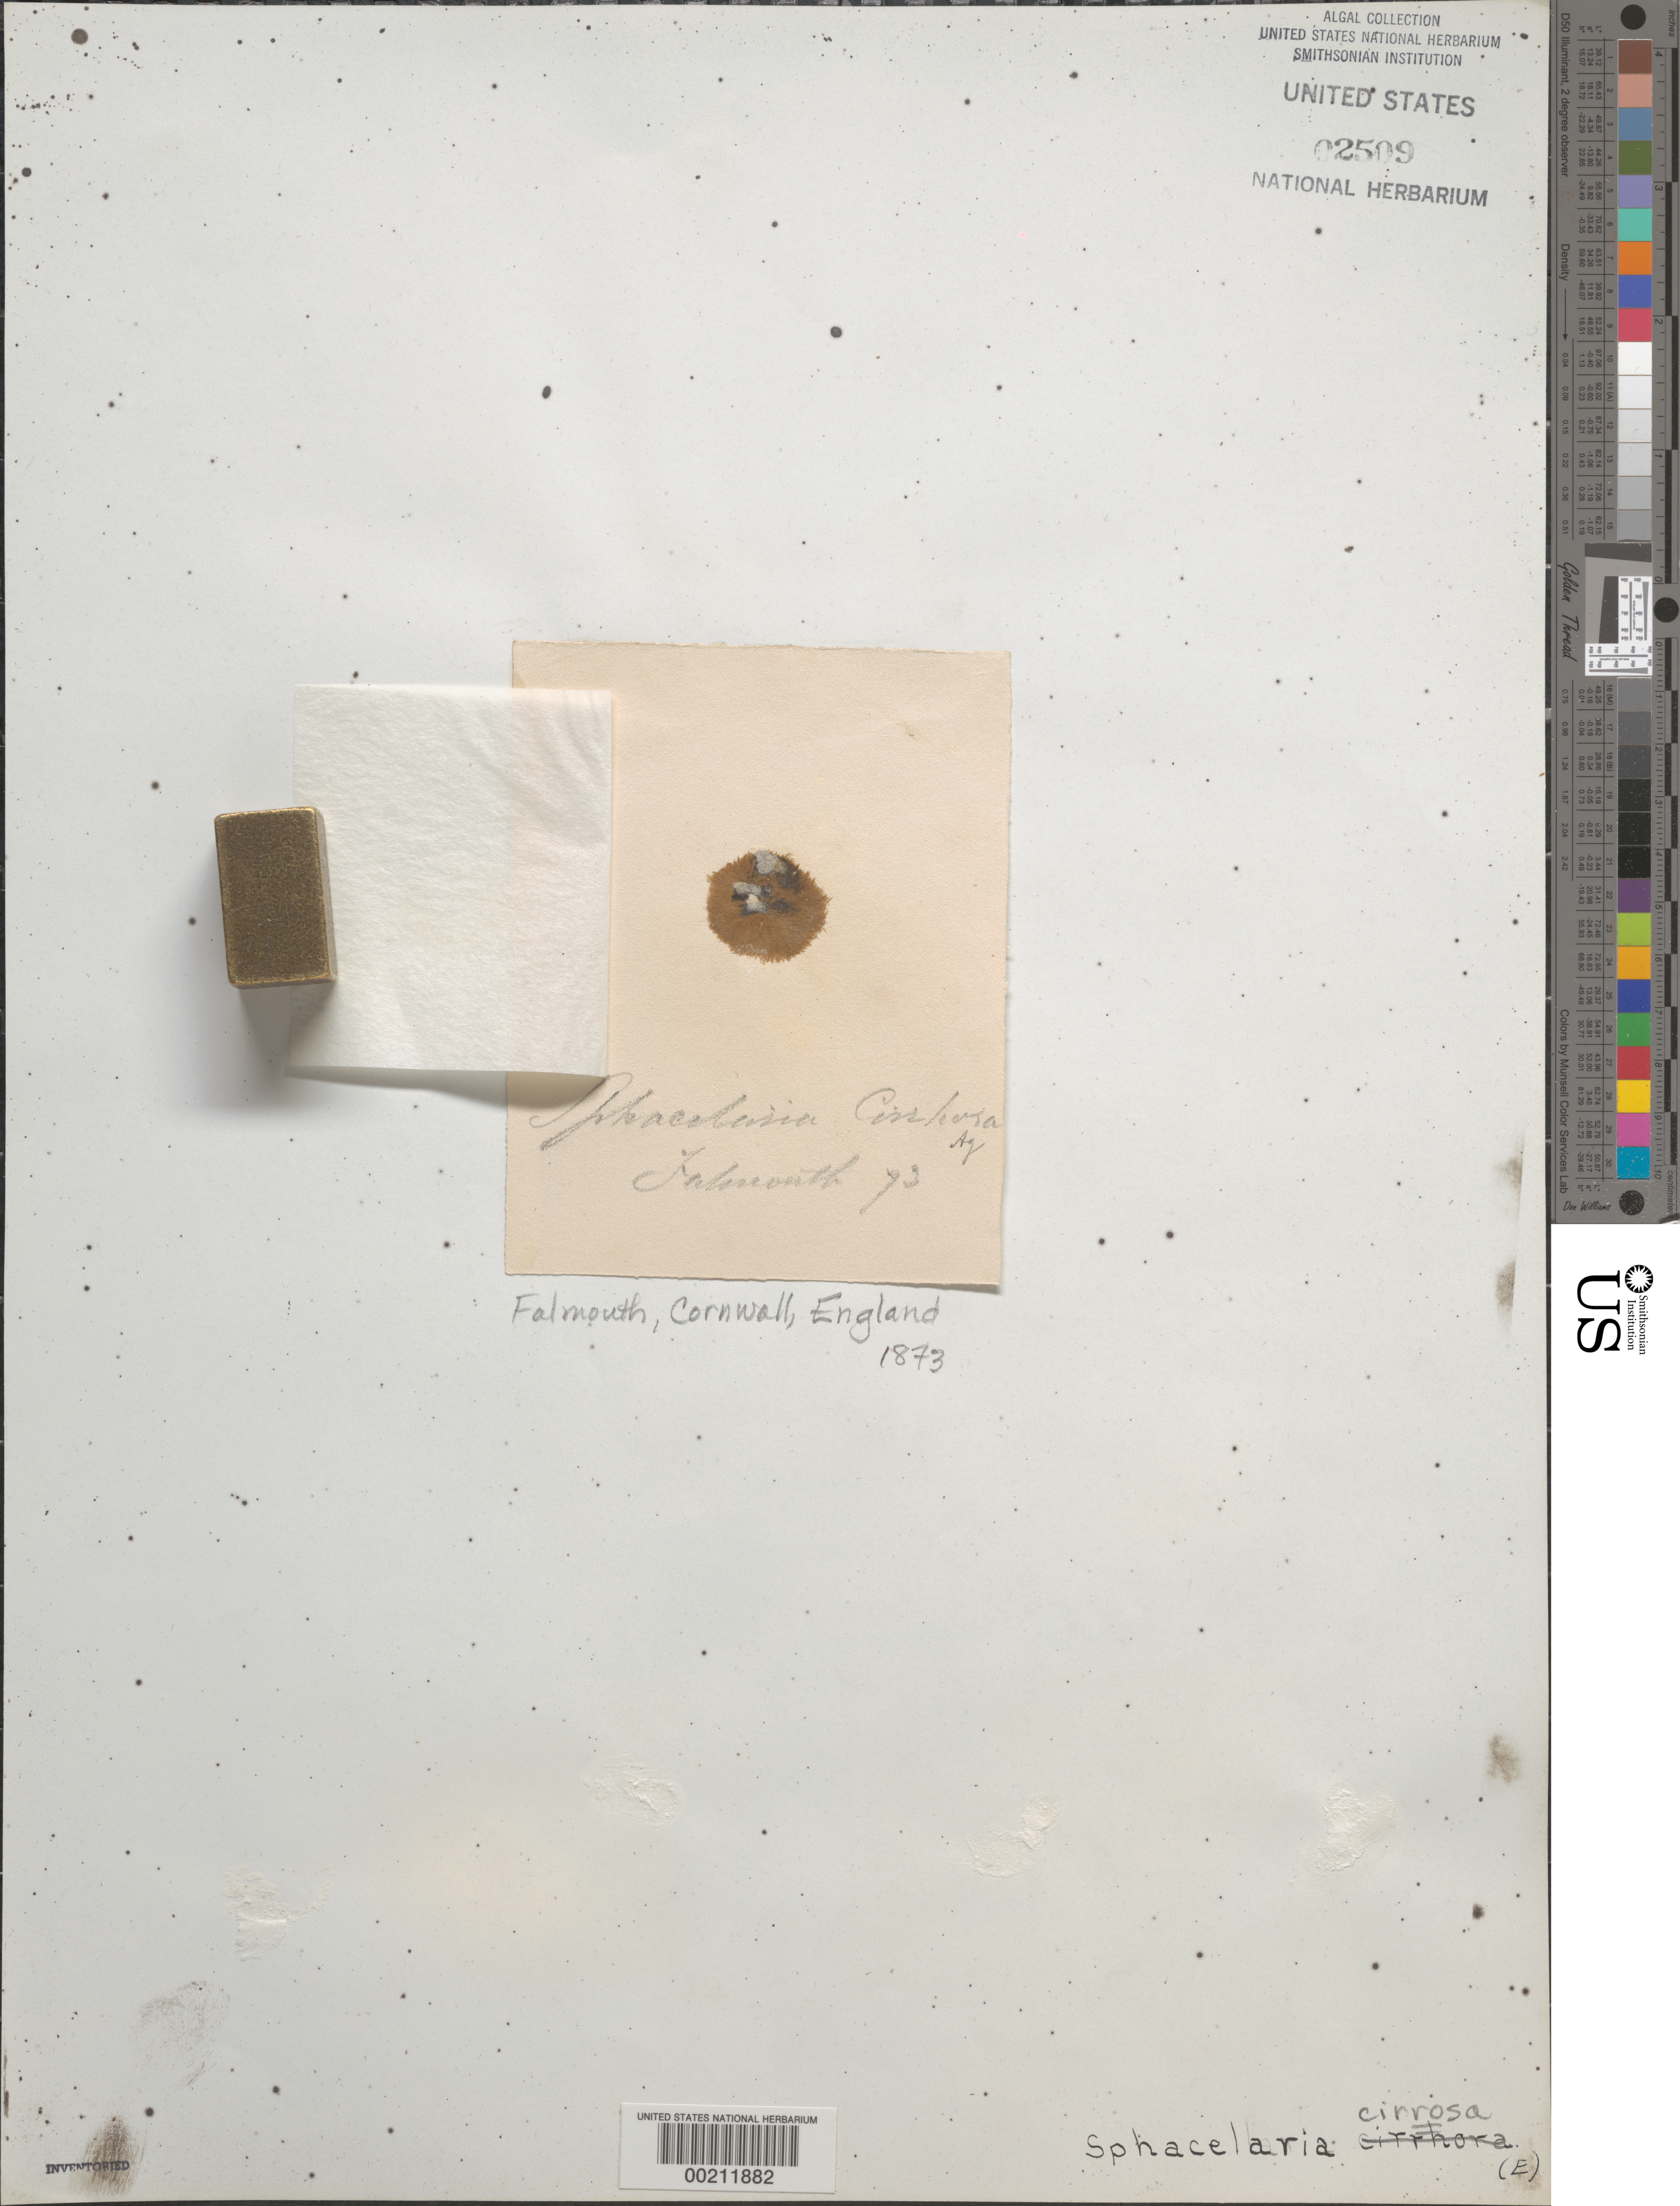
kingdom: Chromista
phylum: Ochrophyta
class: Phaeophyceae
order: Sphacelariales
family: Sphacelariaceae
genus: Sphacelaria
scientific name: Sphacelaria cirrosa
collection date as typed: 1873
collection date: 1873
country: United Kingdom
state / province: England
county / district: Cornwall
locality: Falmouth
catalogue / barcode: US 2509